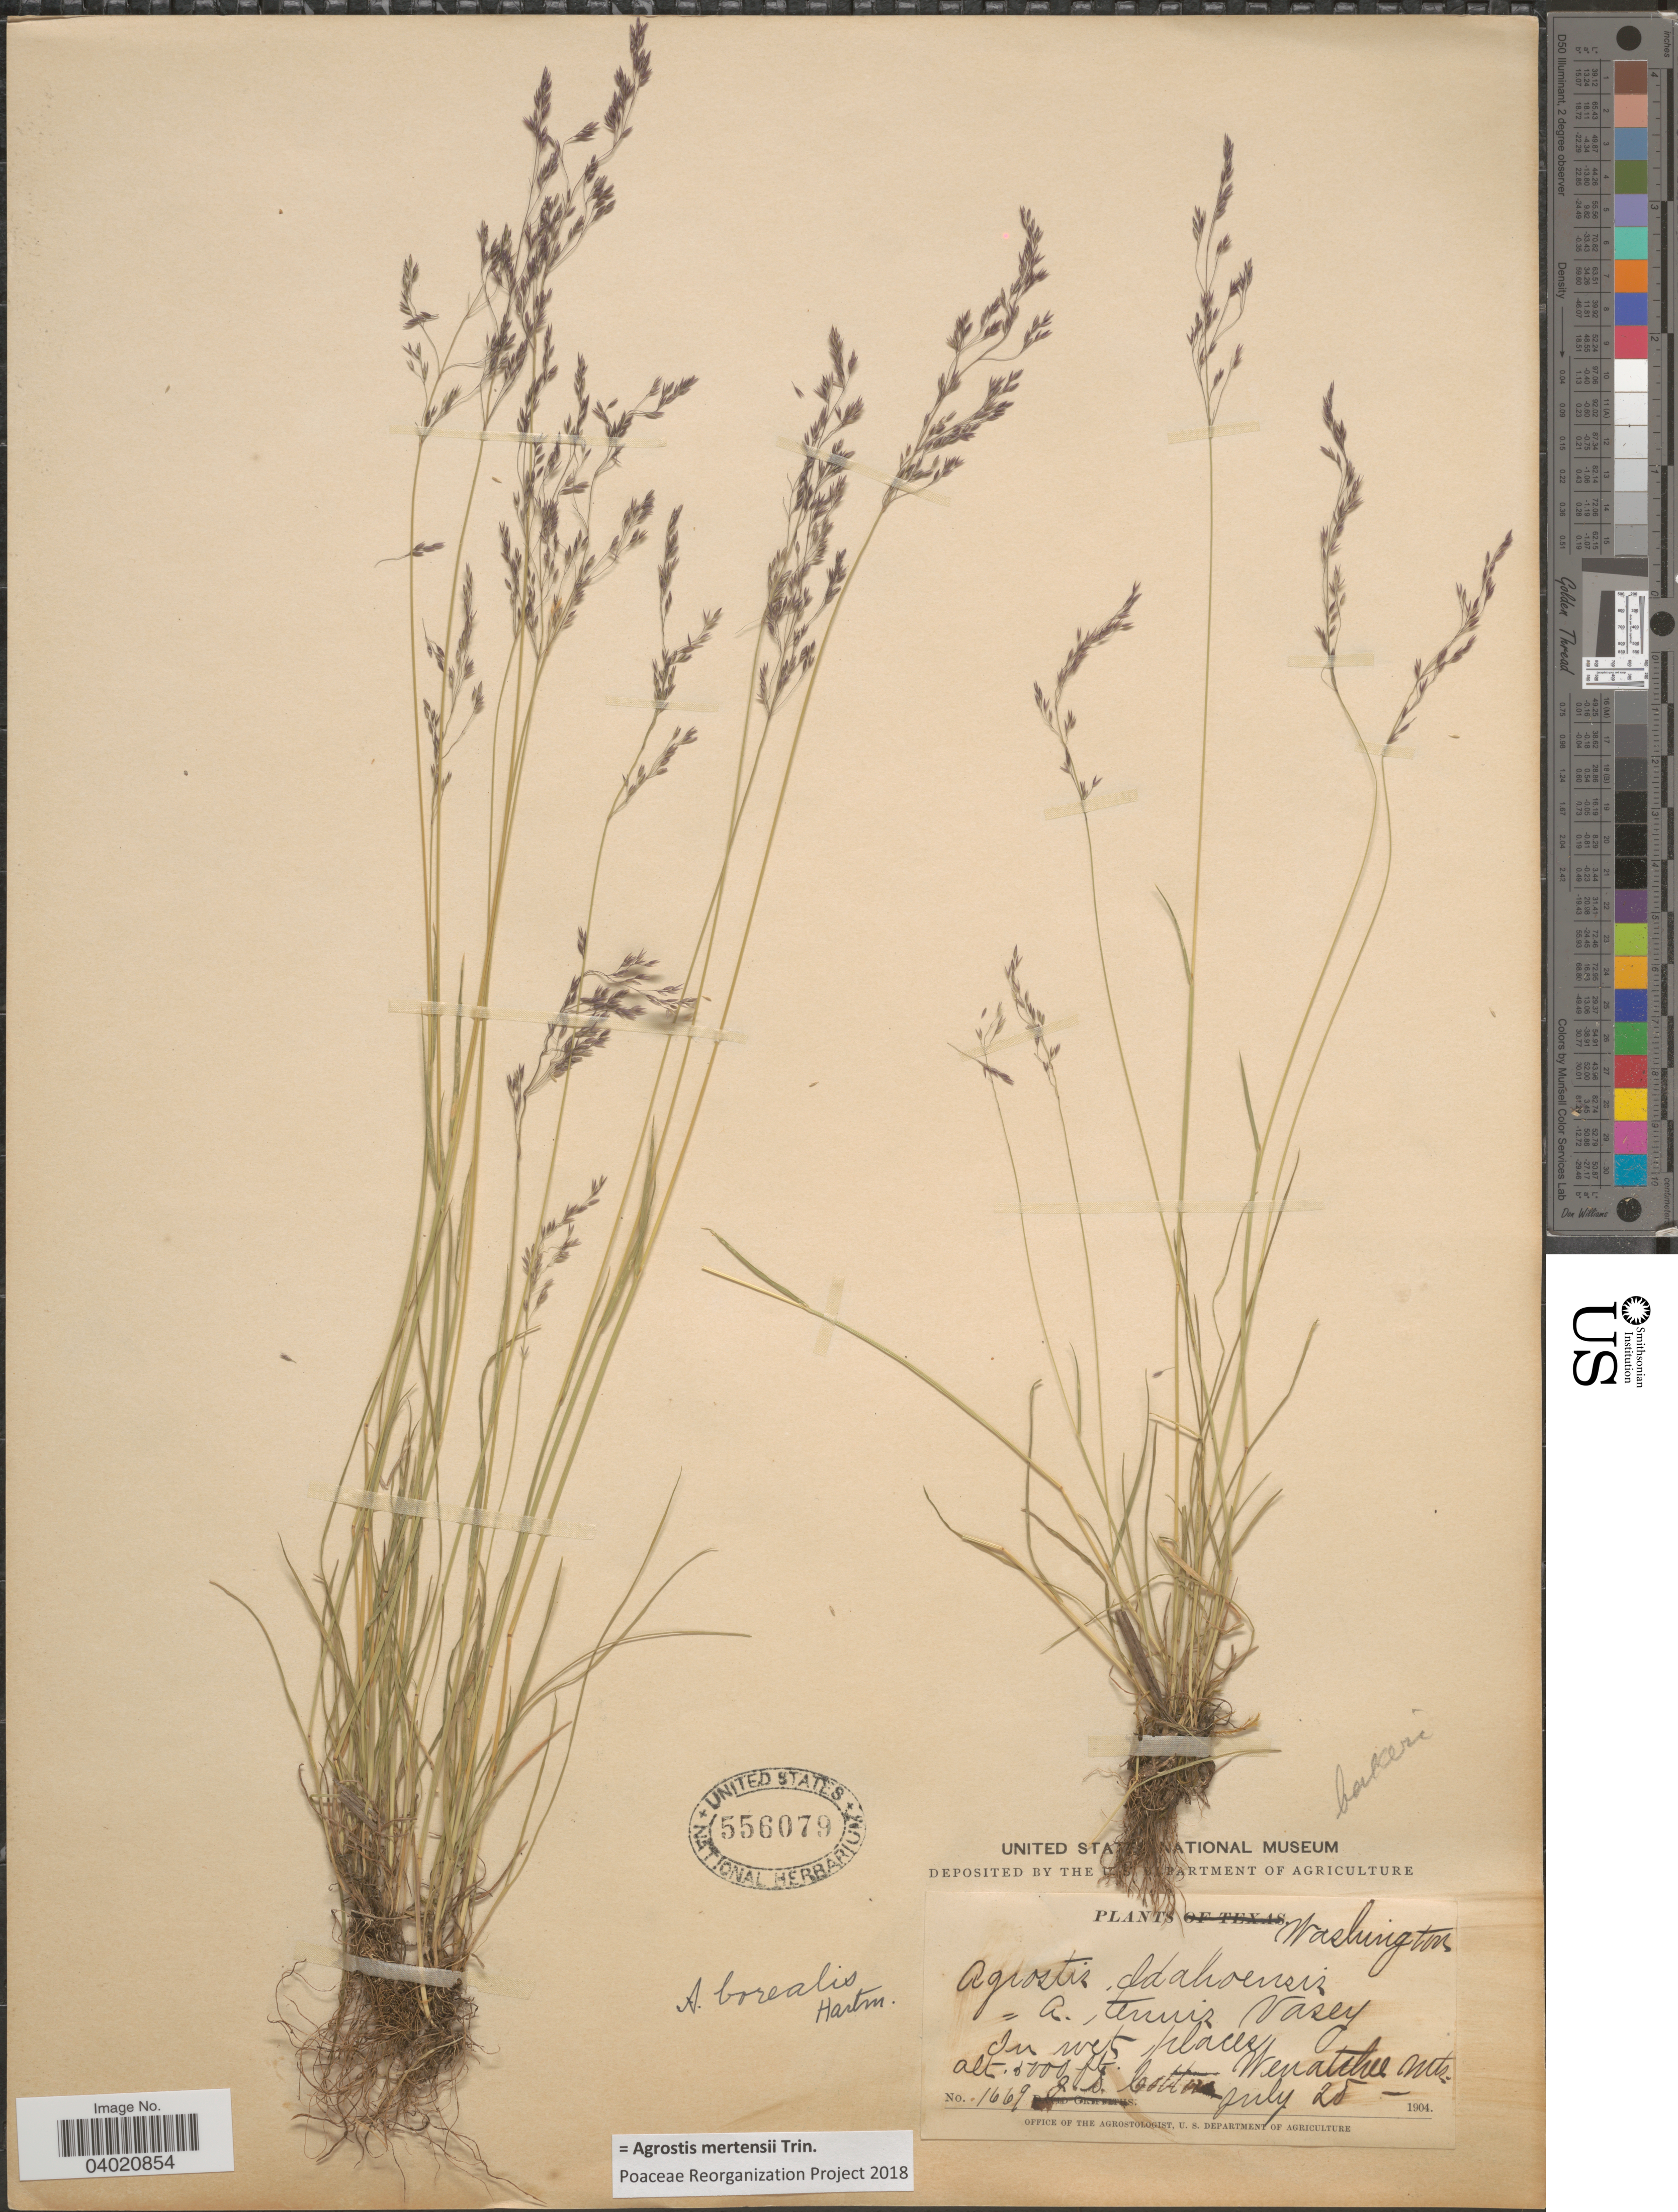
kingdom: Plantae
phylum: Tracheophyta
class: Liliopsida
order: Poales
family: Poaceae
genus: Agrostis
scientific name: Agrostis mertensii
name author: Trin.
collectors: J. S. Cotton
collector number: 1669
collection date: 1904-07-28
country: United States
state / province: Washington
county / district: Chelan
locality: Wenatchee Mts.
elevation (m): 1524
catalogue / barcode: US 556079